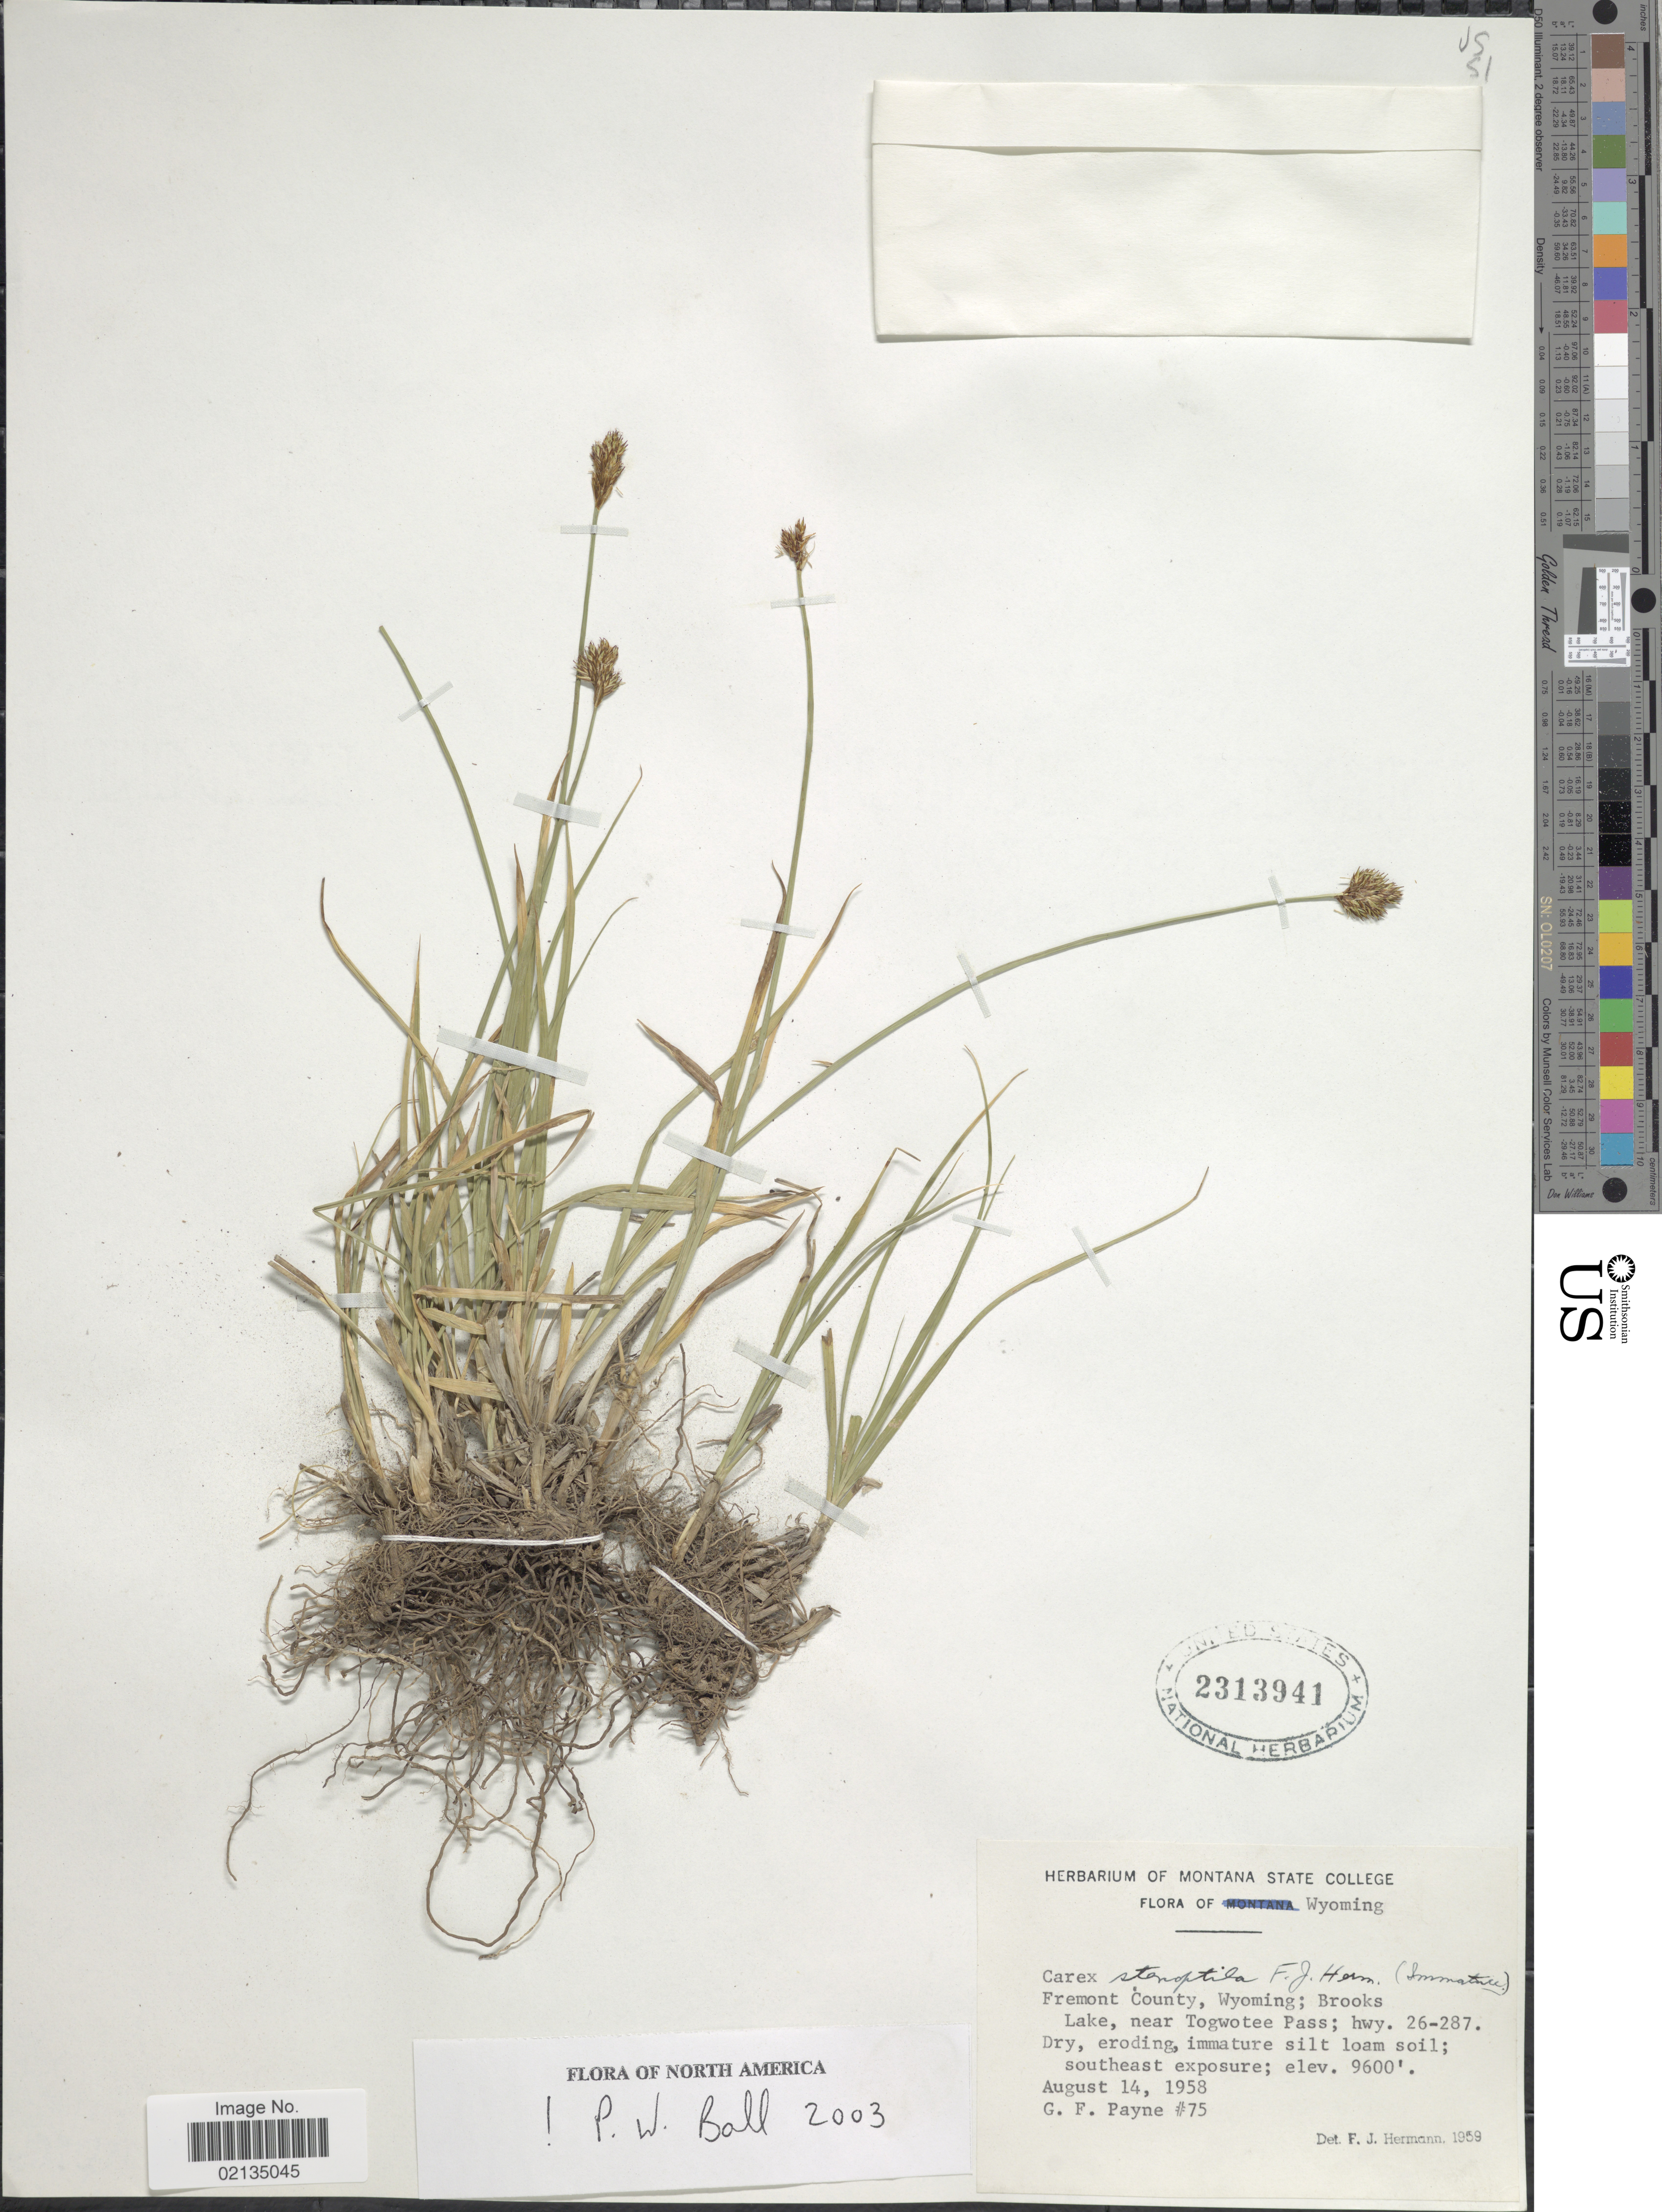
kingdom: Plantae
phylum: Tracheophyta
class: Liliopsida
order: Poales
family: Cyperaceae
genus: Carex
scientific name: Carex stenoptila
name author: F.J. Herm.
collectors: G. Payne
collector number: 75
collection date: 1958-08-14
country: United States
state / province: Wyoming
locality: Wyoming, Fremont County, Wyoming; Brooks Lake, near Togwotee Pass; hwy.26-287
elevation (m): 2926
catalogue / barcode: US 231941